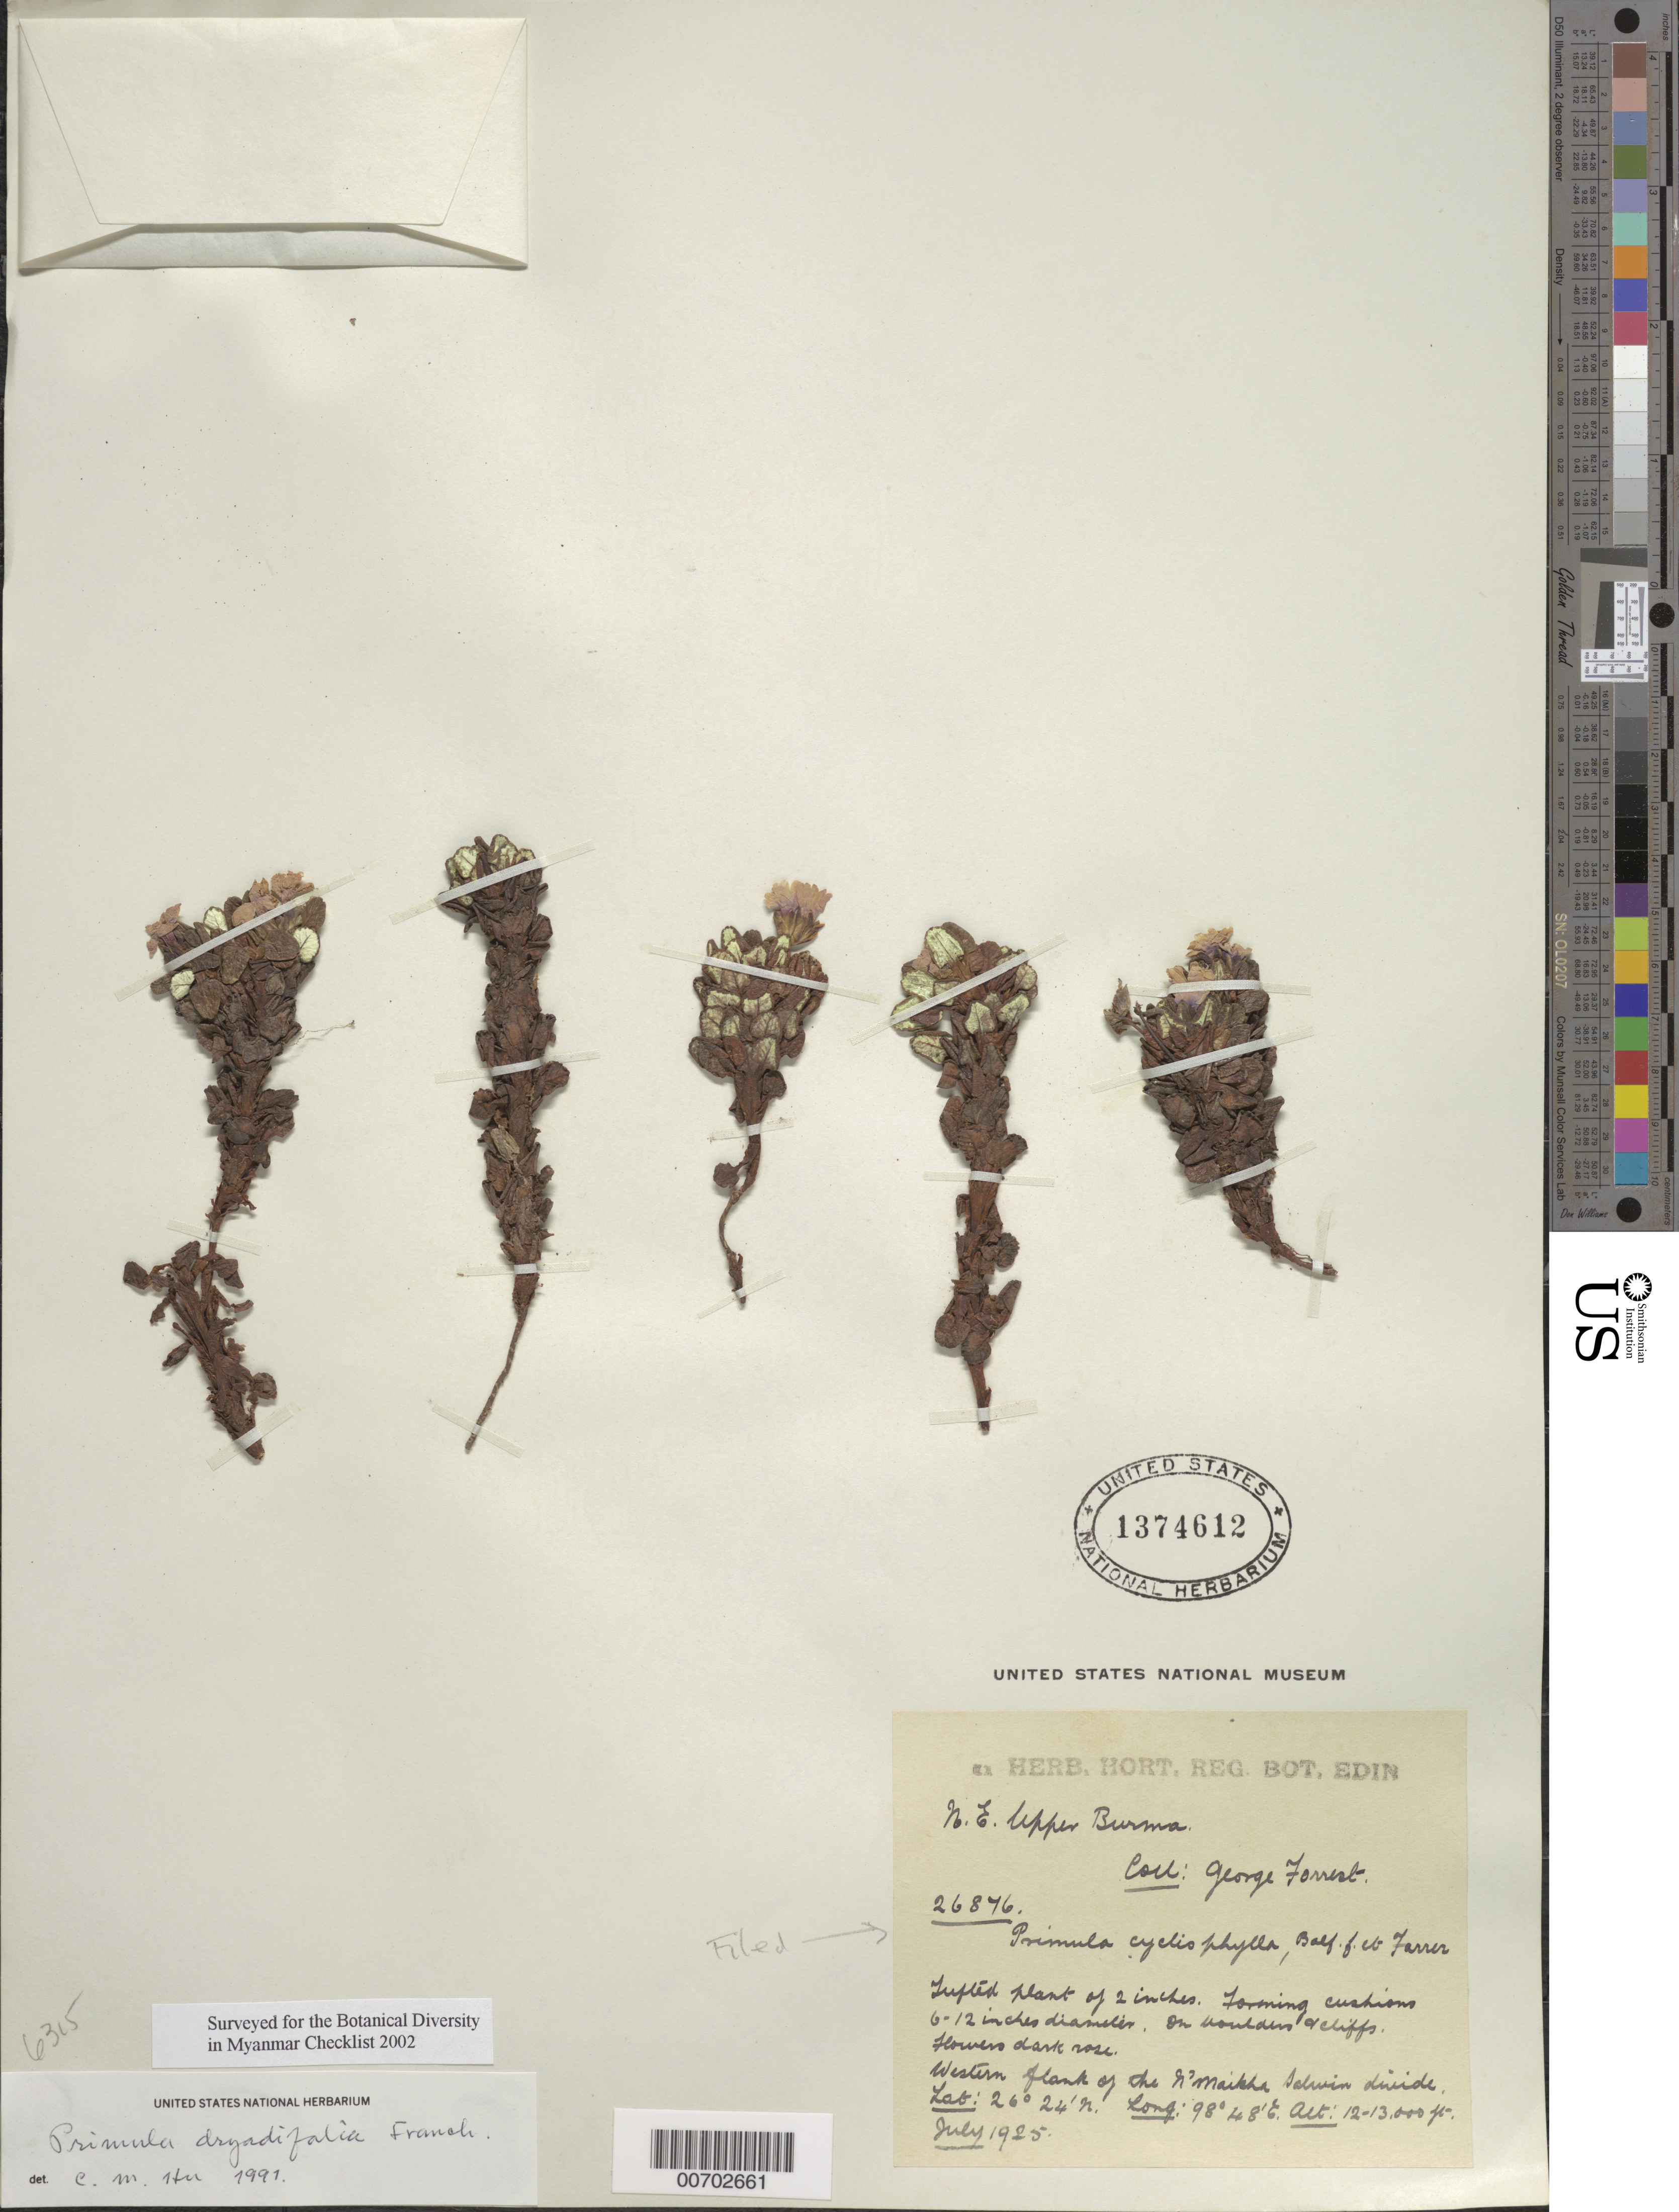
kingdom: Plantae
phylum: Tracheophyta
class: Magnoliopsida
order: Ericales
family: Primulaceae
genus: Primula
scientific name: Primula cycliophylla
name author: Balf. f. & Farrer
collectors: G. Forrest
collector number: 26876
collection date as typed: Jul 1925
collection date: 1925-07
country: Myanmar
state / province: Kachin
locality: N'Maikha-Salwin Divide, W flank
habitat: On boulders and cliffs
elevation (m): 3658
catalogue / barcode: US 1374612